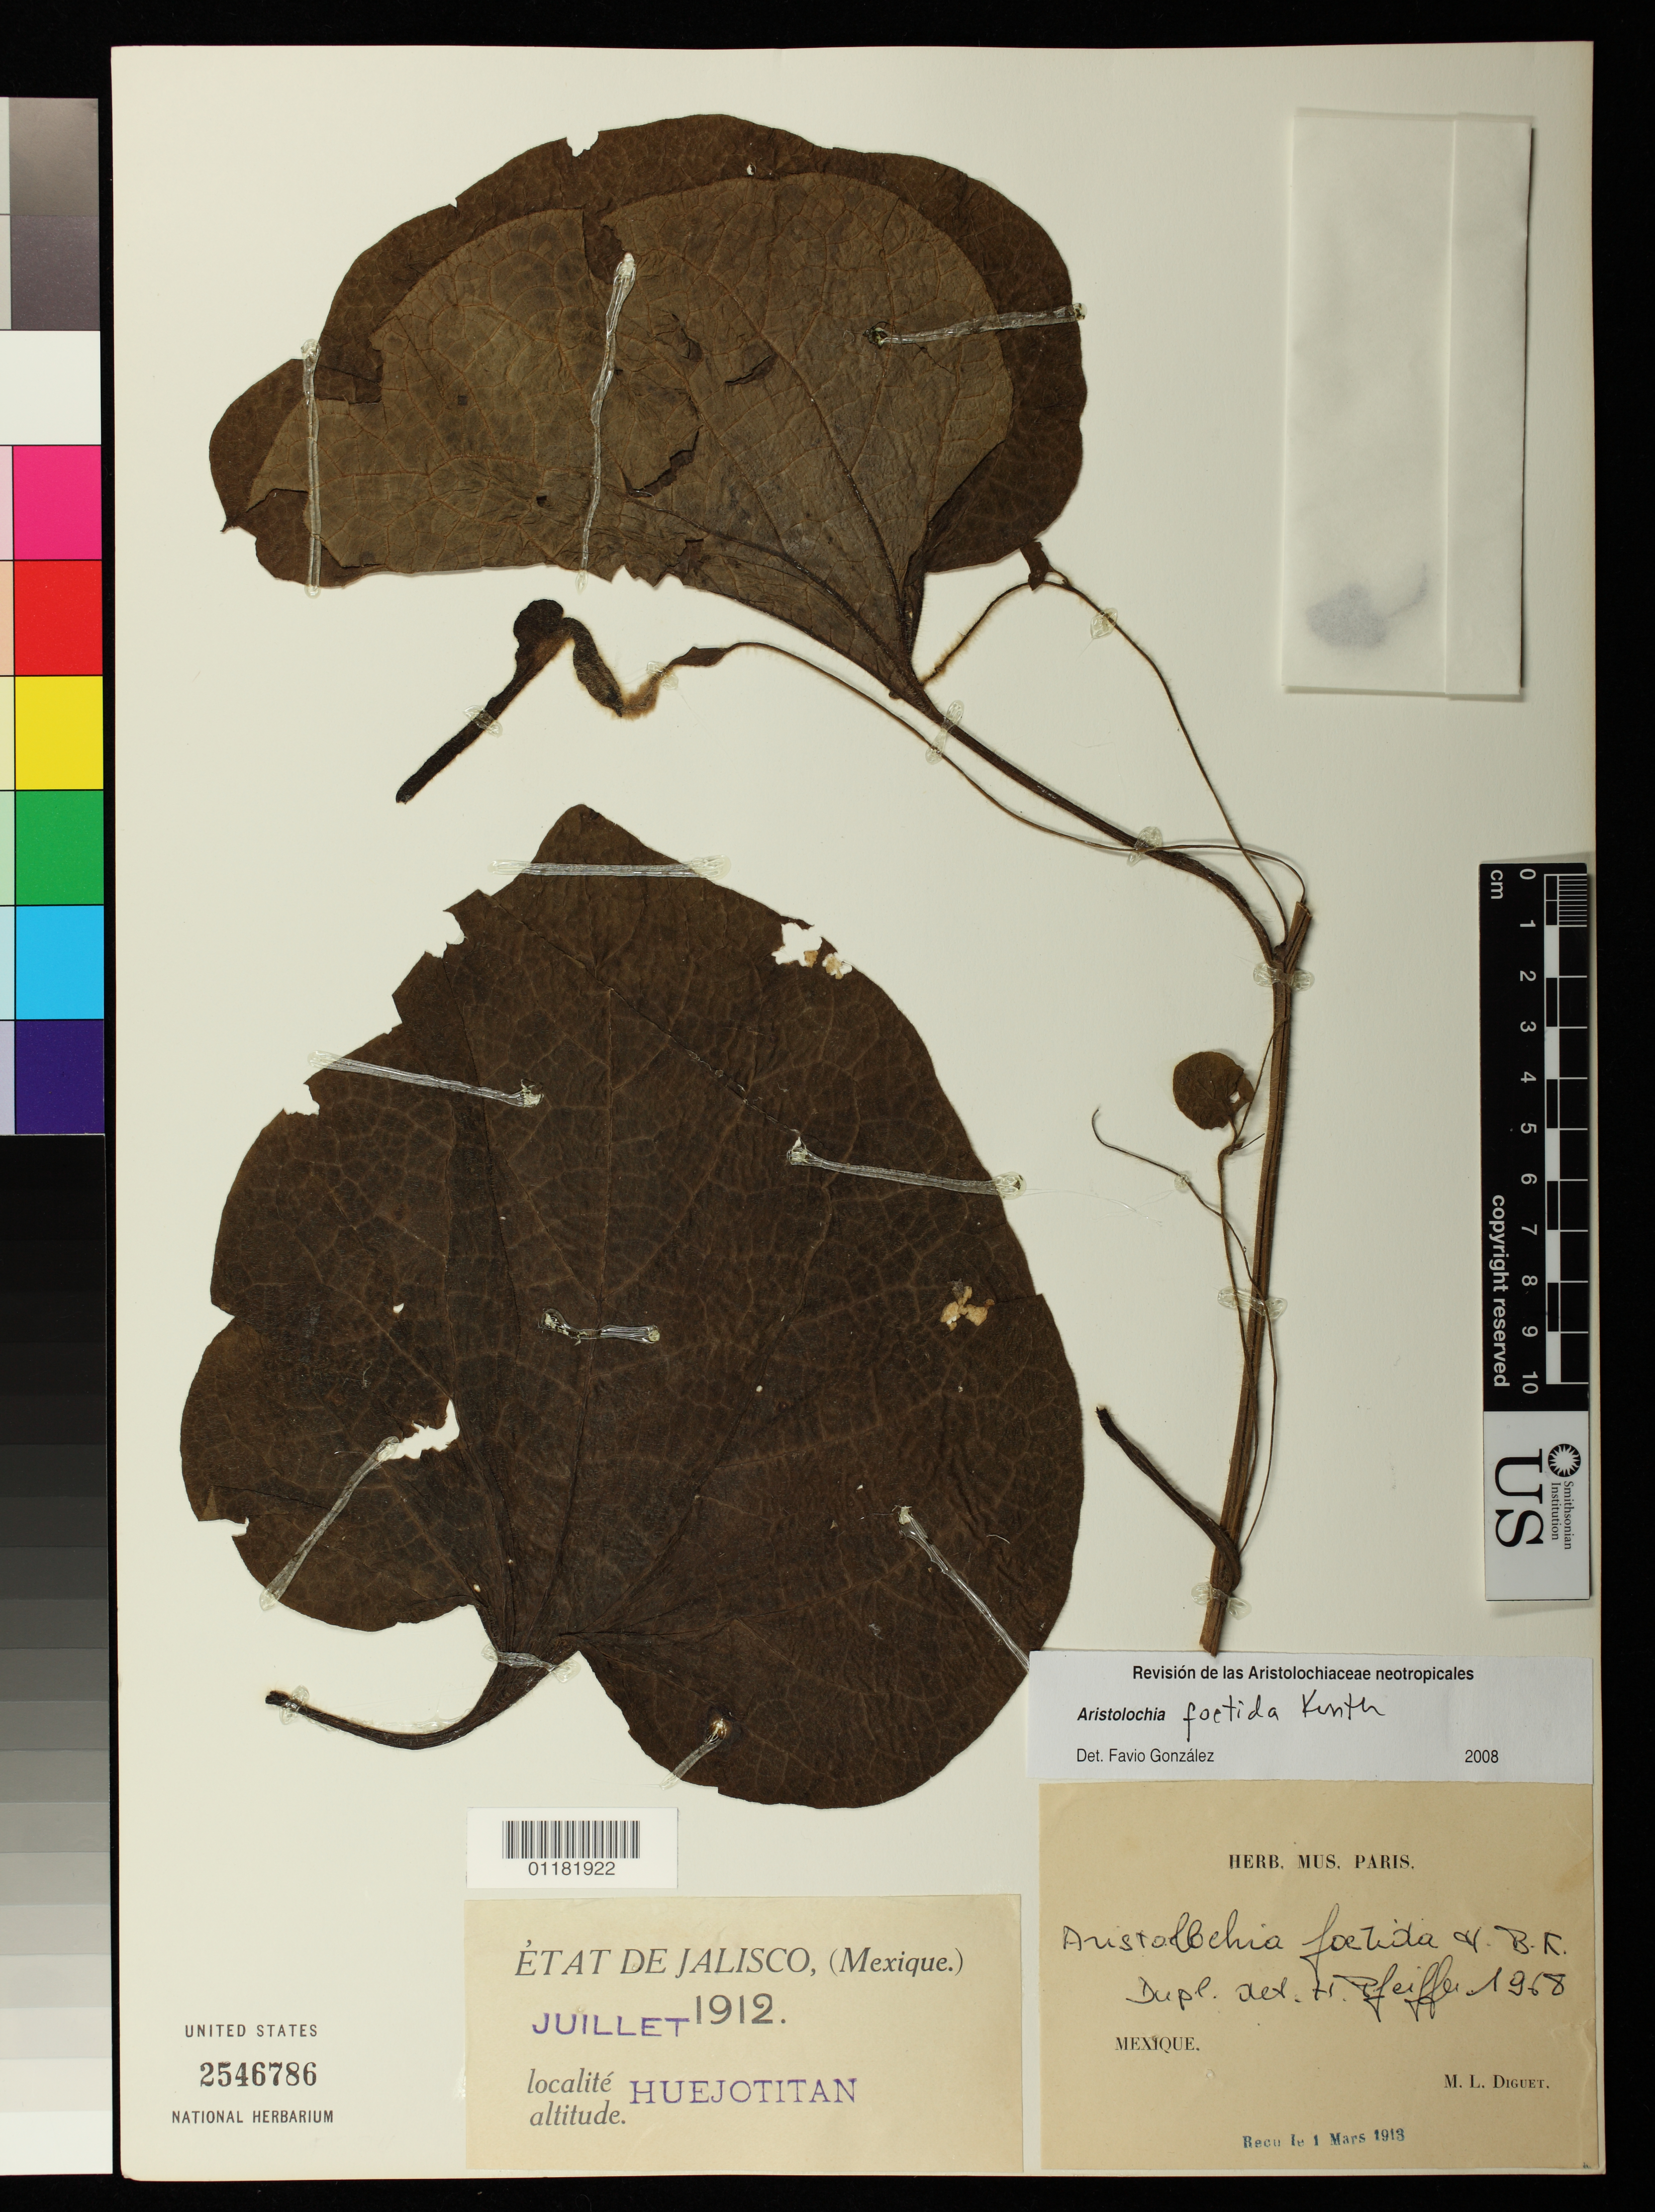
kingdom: Plantae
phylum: Tracheophyta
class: Magnoliopsida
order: Piperales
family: Aristolochiaceae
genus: Aristolochia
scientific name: Aristolochia foetida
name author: Kunth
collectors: M. L. Diguet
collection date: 1912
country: Mexico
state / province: Jalisco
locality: Huejotitan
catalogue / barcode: US 2546786